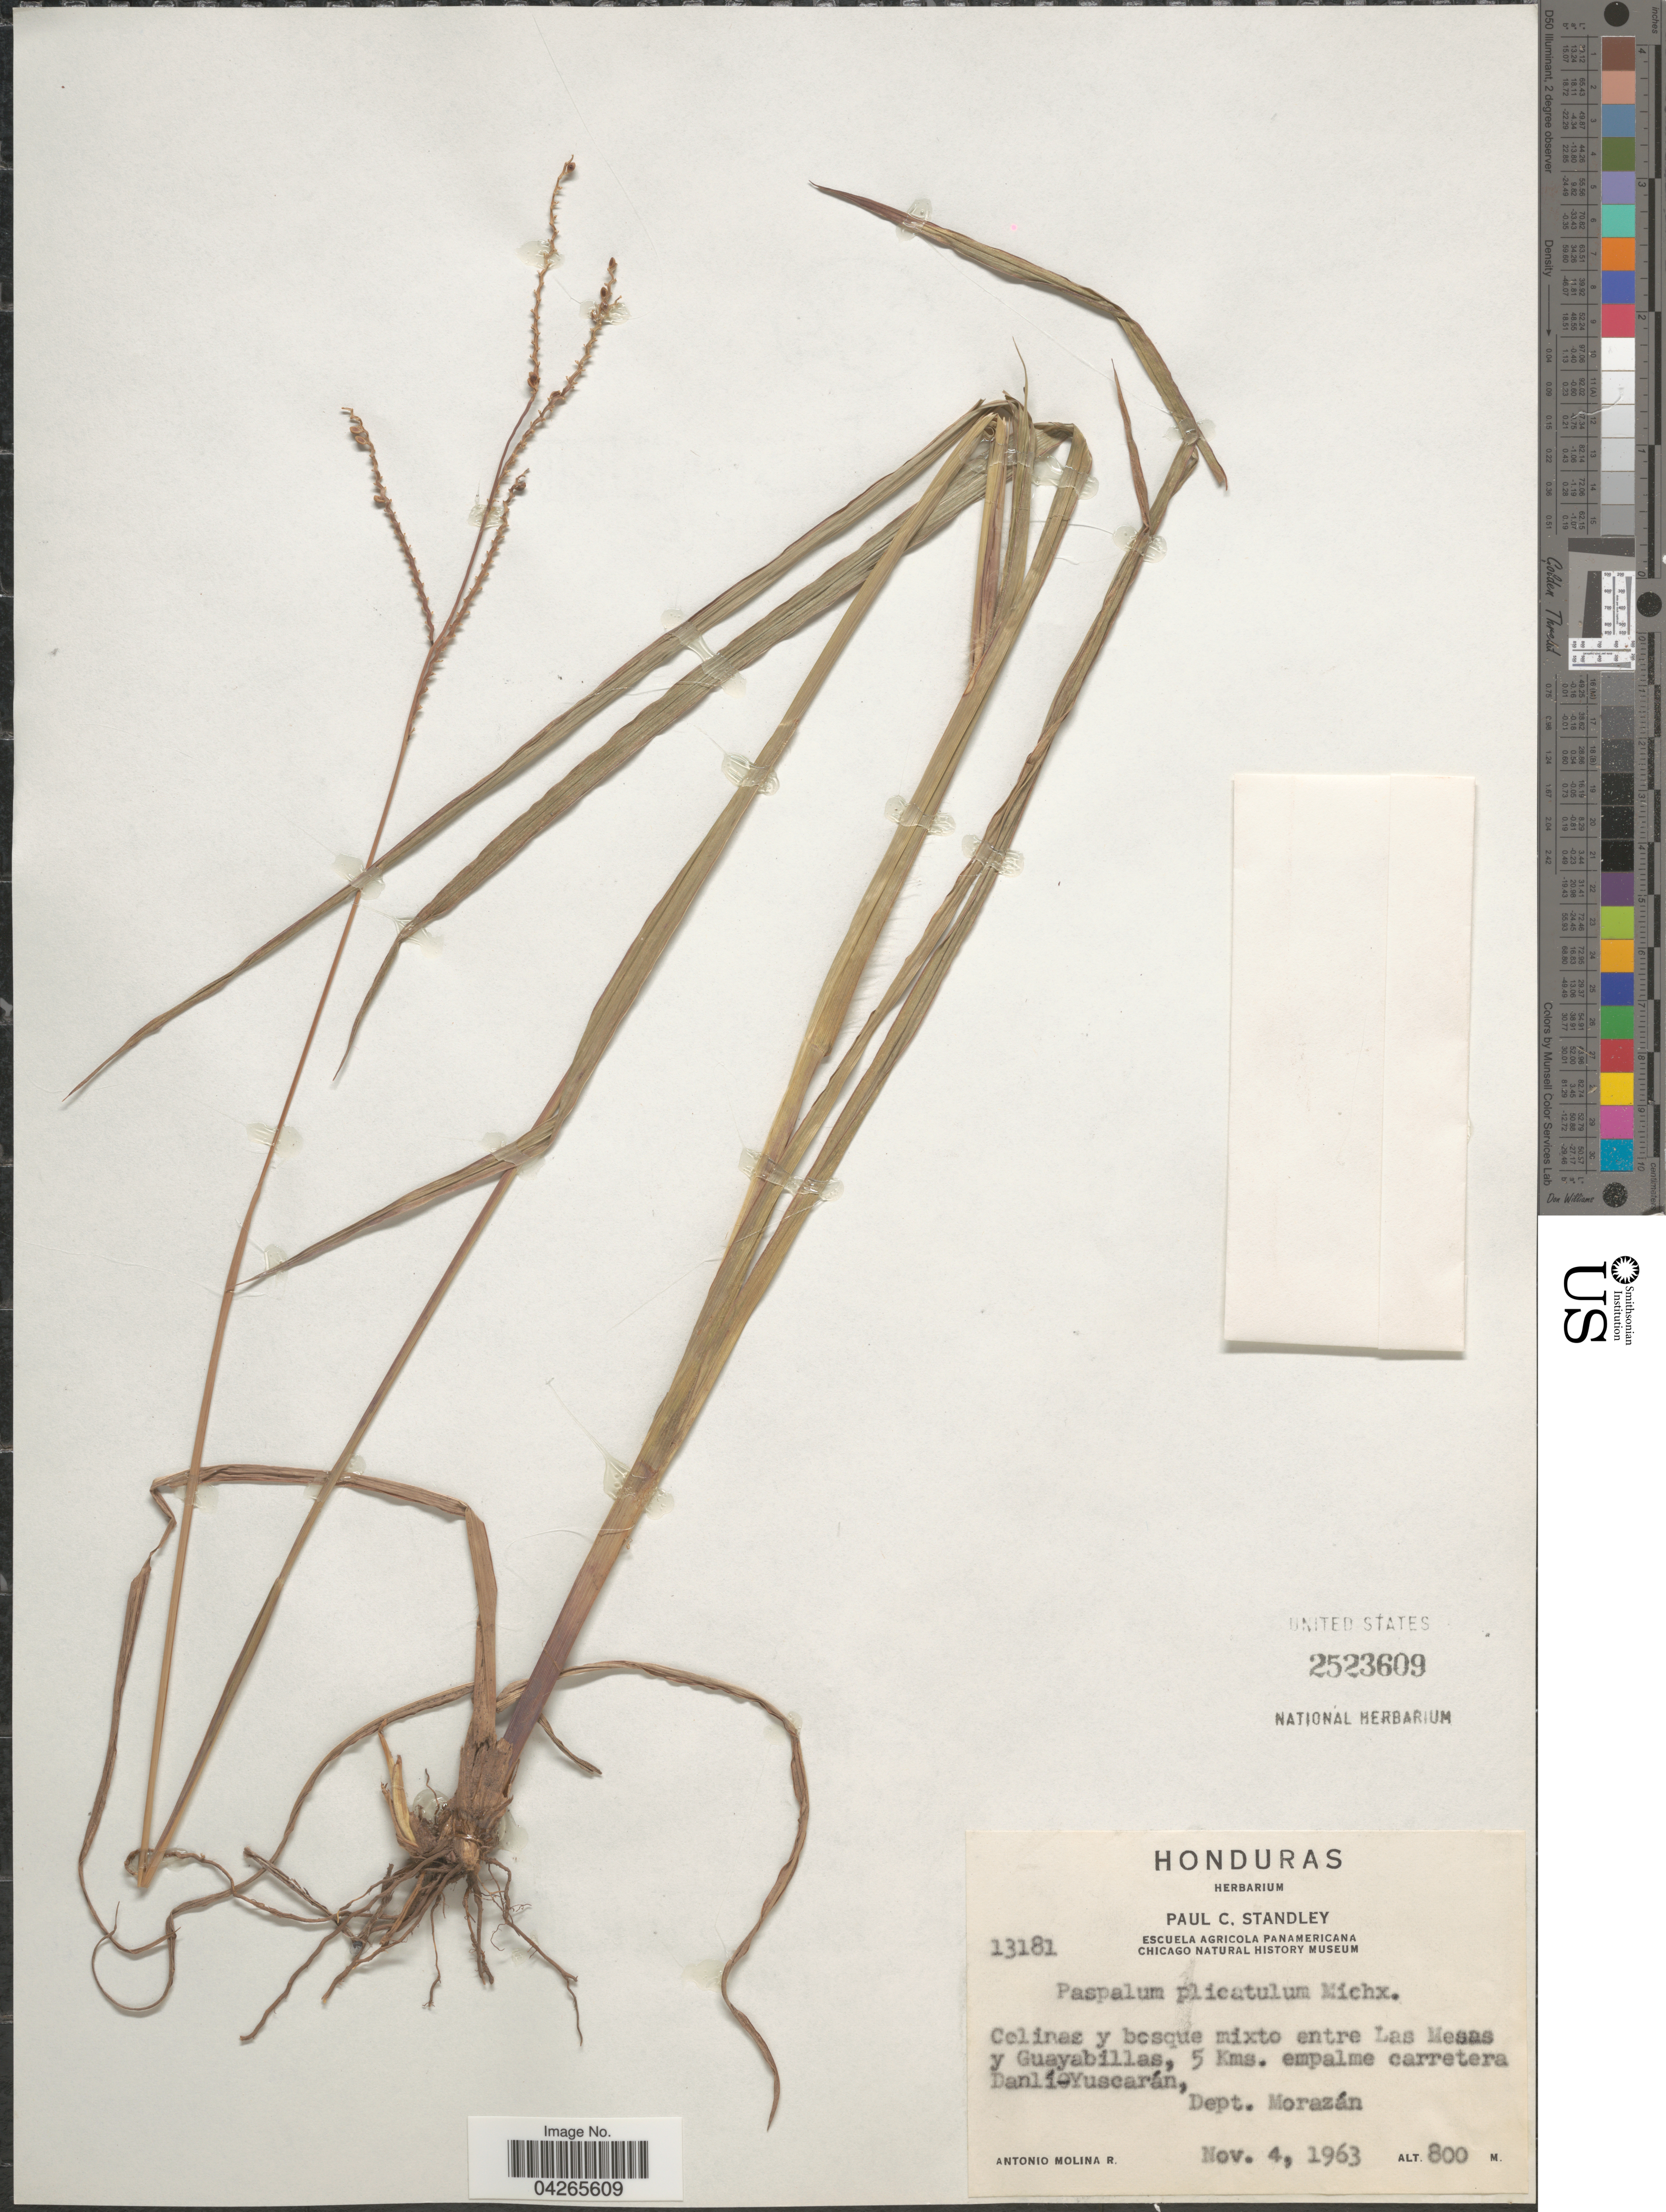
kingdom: Plantae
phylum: Tracheophyta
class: Liliopsida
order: Poales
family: Poaceae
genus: Paspalum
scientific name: Paspalum plicatulum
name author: Michx.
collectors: A. Molina R.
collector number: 13181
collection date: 1963-11-04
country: Honduras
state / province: Fco. Morazán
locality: Celinas y bosque mixto entre Las Mesas y Guayabillas, 5 Kms. empalme carretera Danlí-Yuscarán, Dept. Morazán.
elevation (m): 800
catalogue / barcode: US 2523609